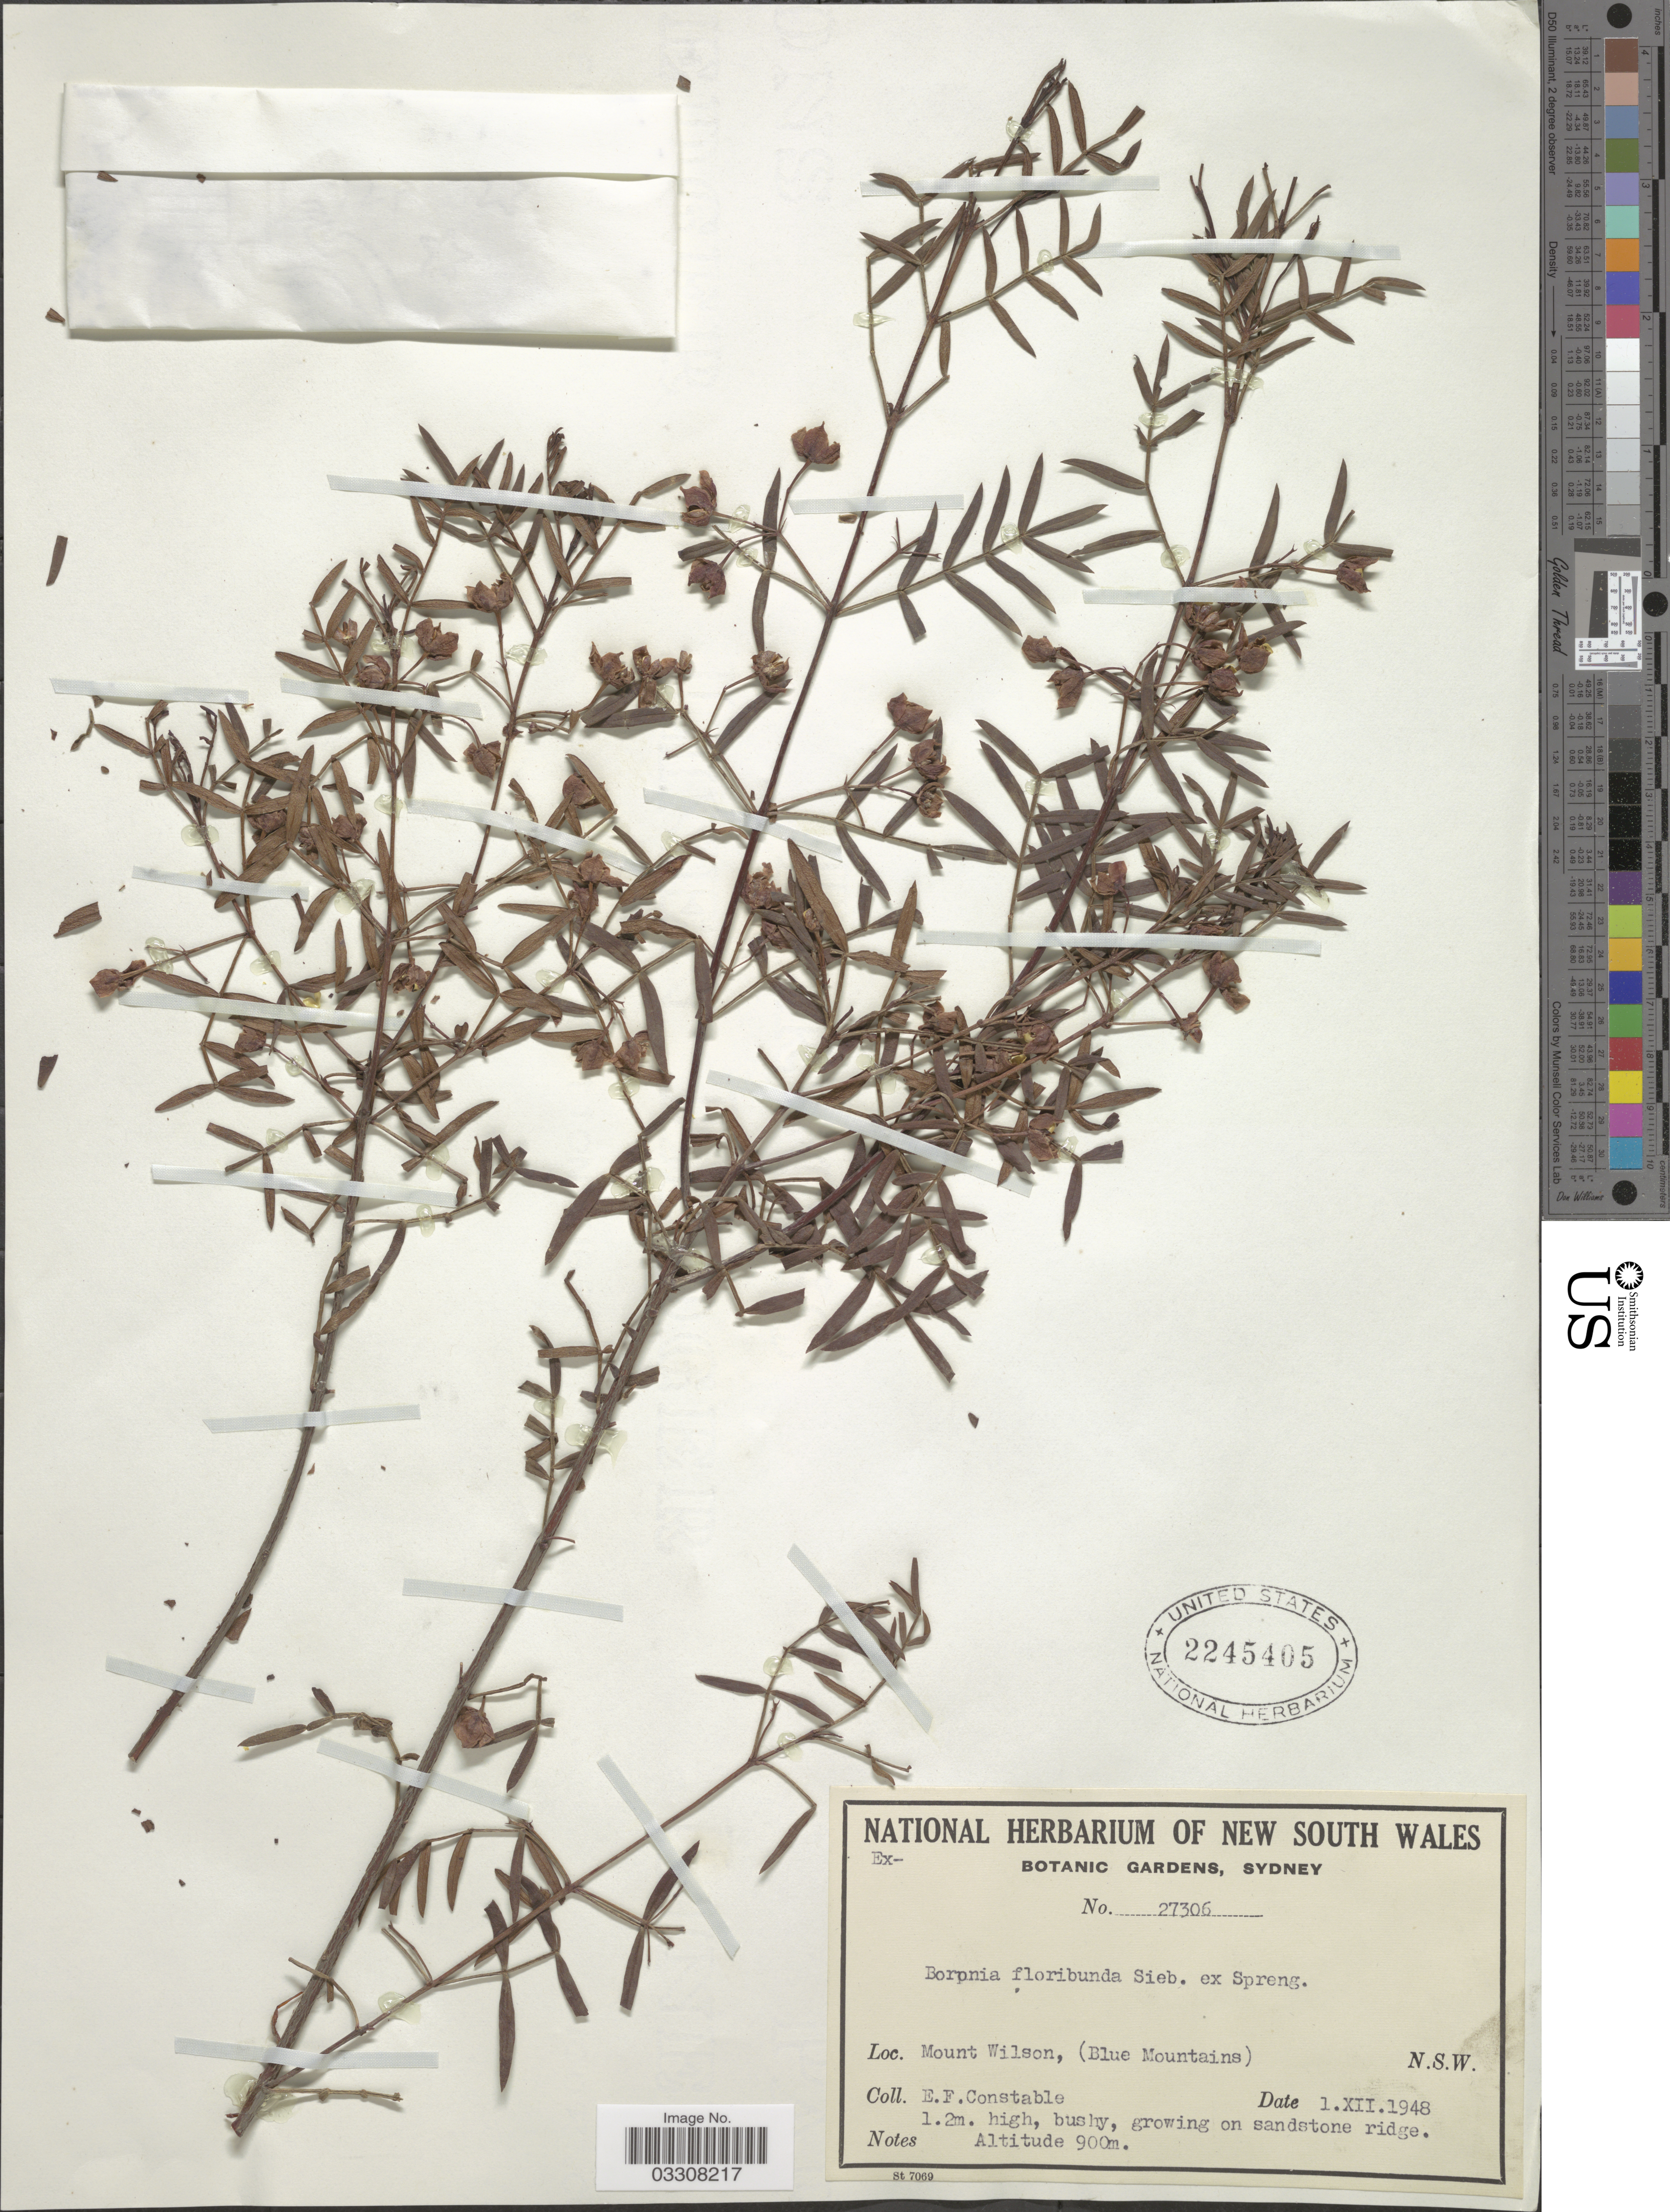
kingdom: Plantae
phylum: Tracheophyta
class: Magnoliopsida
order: Sapindales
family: Rutaceae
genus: Boronia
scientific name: Boronia floribunda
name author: Sieber ex Rchb.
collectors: E. F. Constable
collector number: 27306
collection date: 1948-12-01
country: Australia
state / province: New South Wales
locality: Mount Wilson, (Blue Mountains).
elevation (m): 900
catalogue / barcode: US 2245405